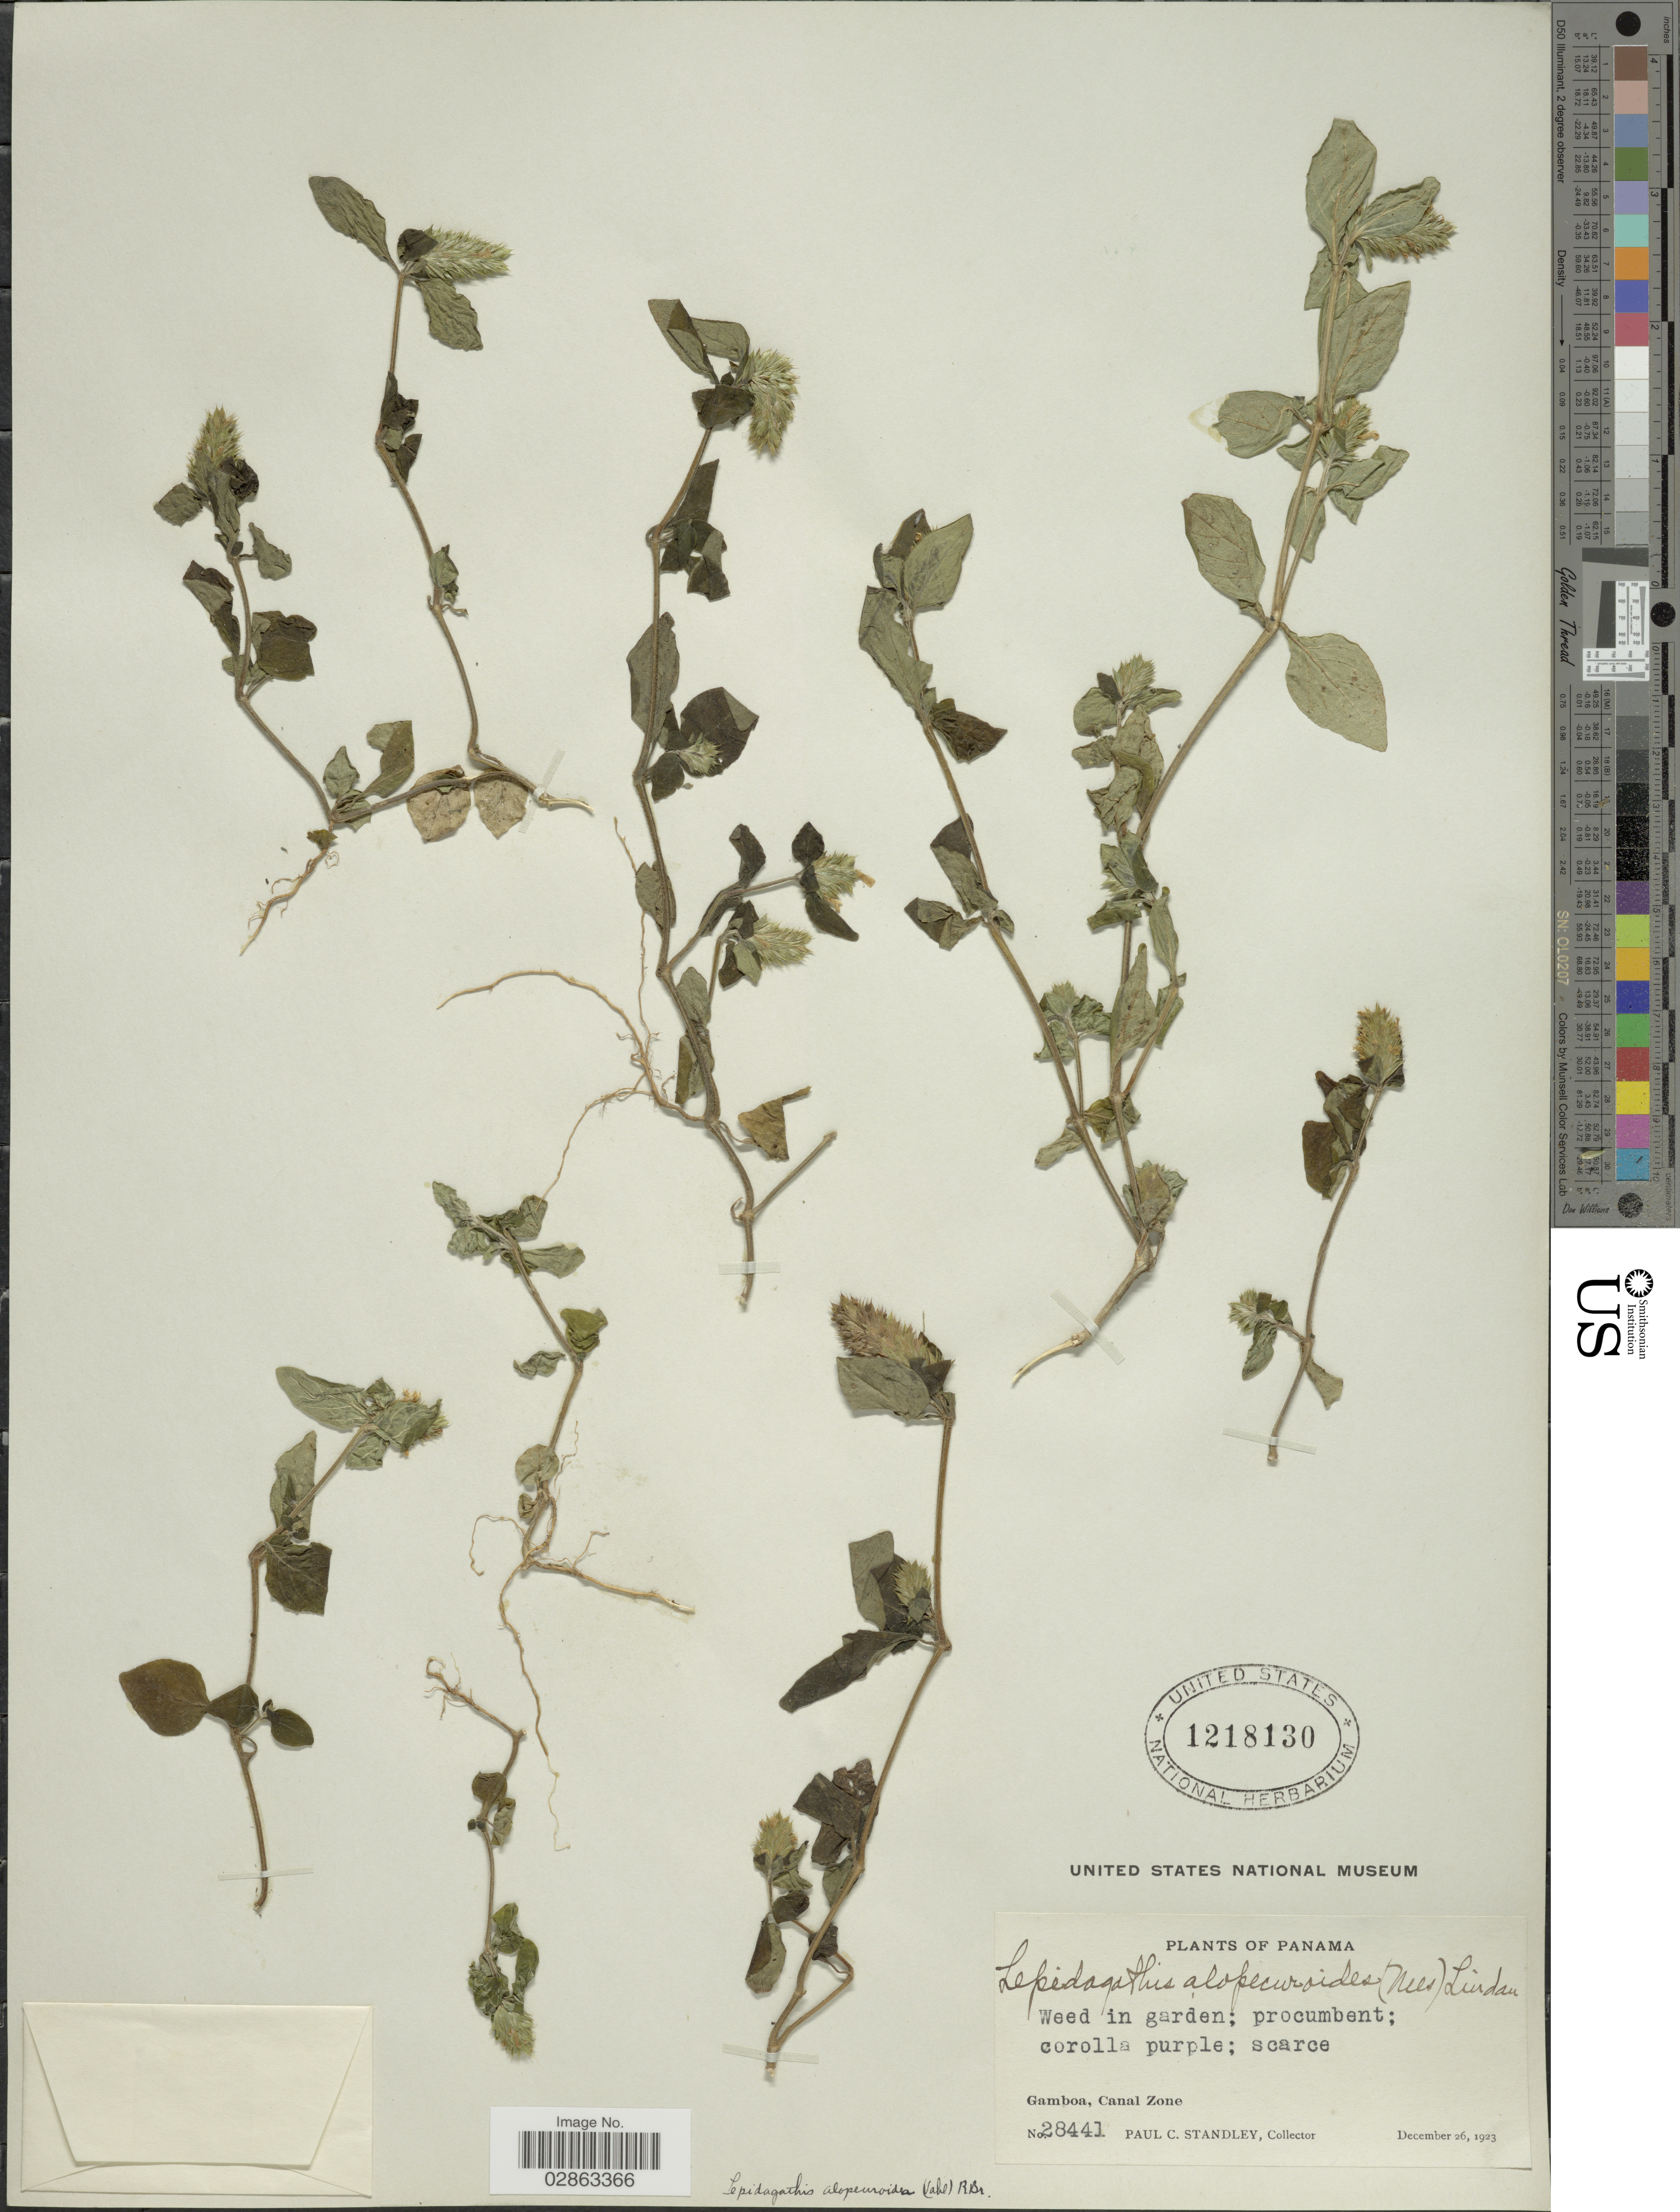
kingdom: Plantae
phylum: Tracheophyta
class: Magnoliopsida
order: Lamiales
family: Acanthaceae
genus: Teliostachya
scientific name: Teliostachya alopecuroidea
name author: (Vahl) Nees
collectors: P. C. Standley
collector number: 28441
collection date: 1923-12-26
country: Panama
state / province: Colón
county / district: Canal Zone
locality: Gamboa, Canal Zone.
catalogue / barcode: US 1218130